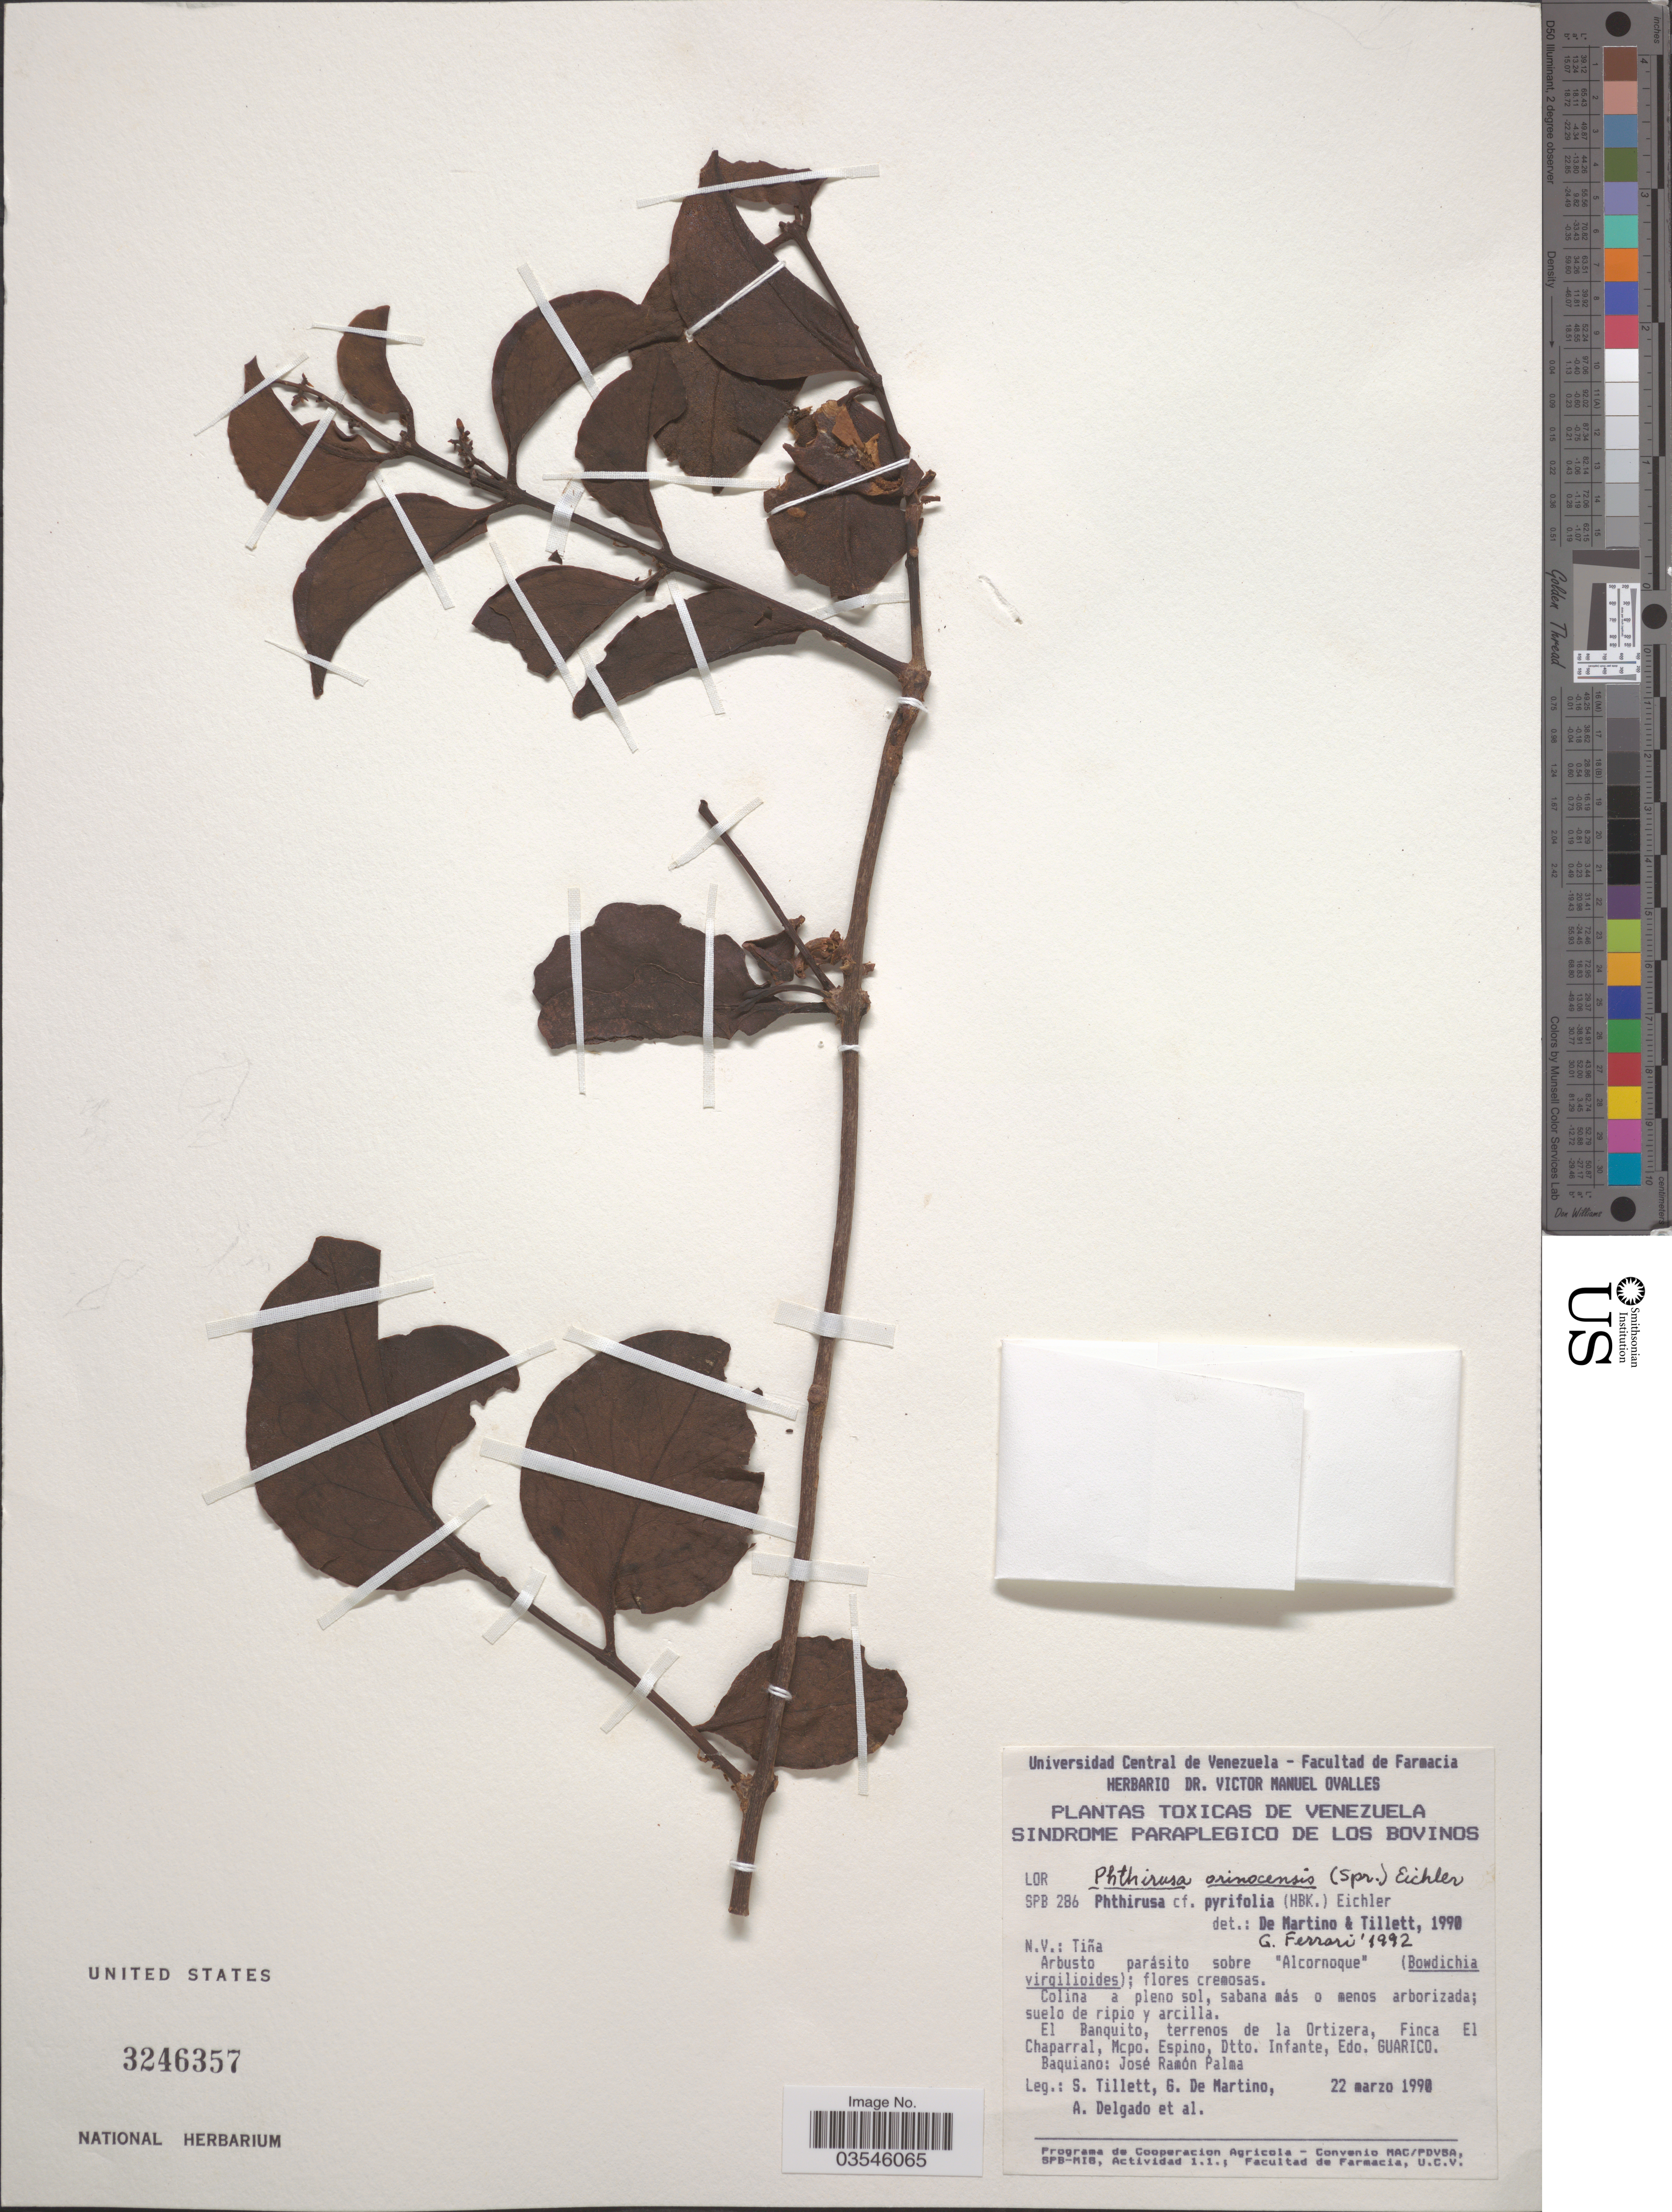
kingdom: Plantae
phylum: Tracheophyta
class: Magnoliopsida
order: Santalales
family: Loranthaceae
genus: Phthirusa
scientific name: Phthirusa orinocensis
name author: (Spreng.) Eichler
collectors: S. S. Tillett, G. De Martino, A. A. Delgado & et al.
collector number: LOR SPB 286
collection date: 1990-03-22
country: Venezuela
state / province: Guárico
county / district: Leonardo Infante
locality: En Banquito, terrenos de la Ortizera, Finca El Chaparral, Mcpo. Espino, Dtto. Infante. Baquiano: José Ramón Palma.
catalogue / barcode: US 3246357